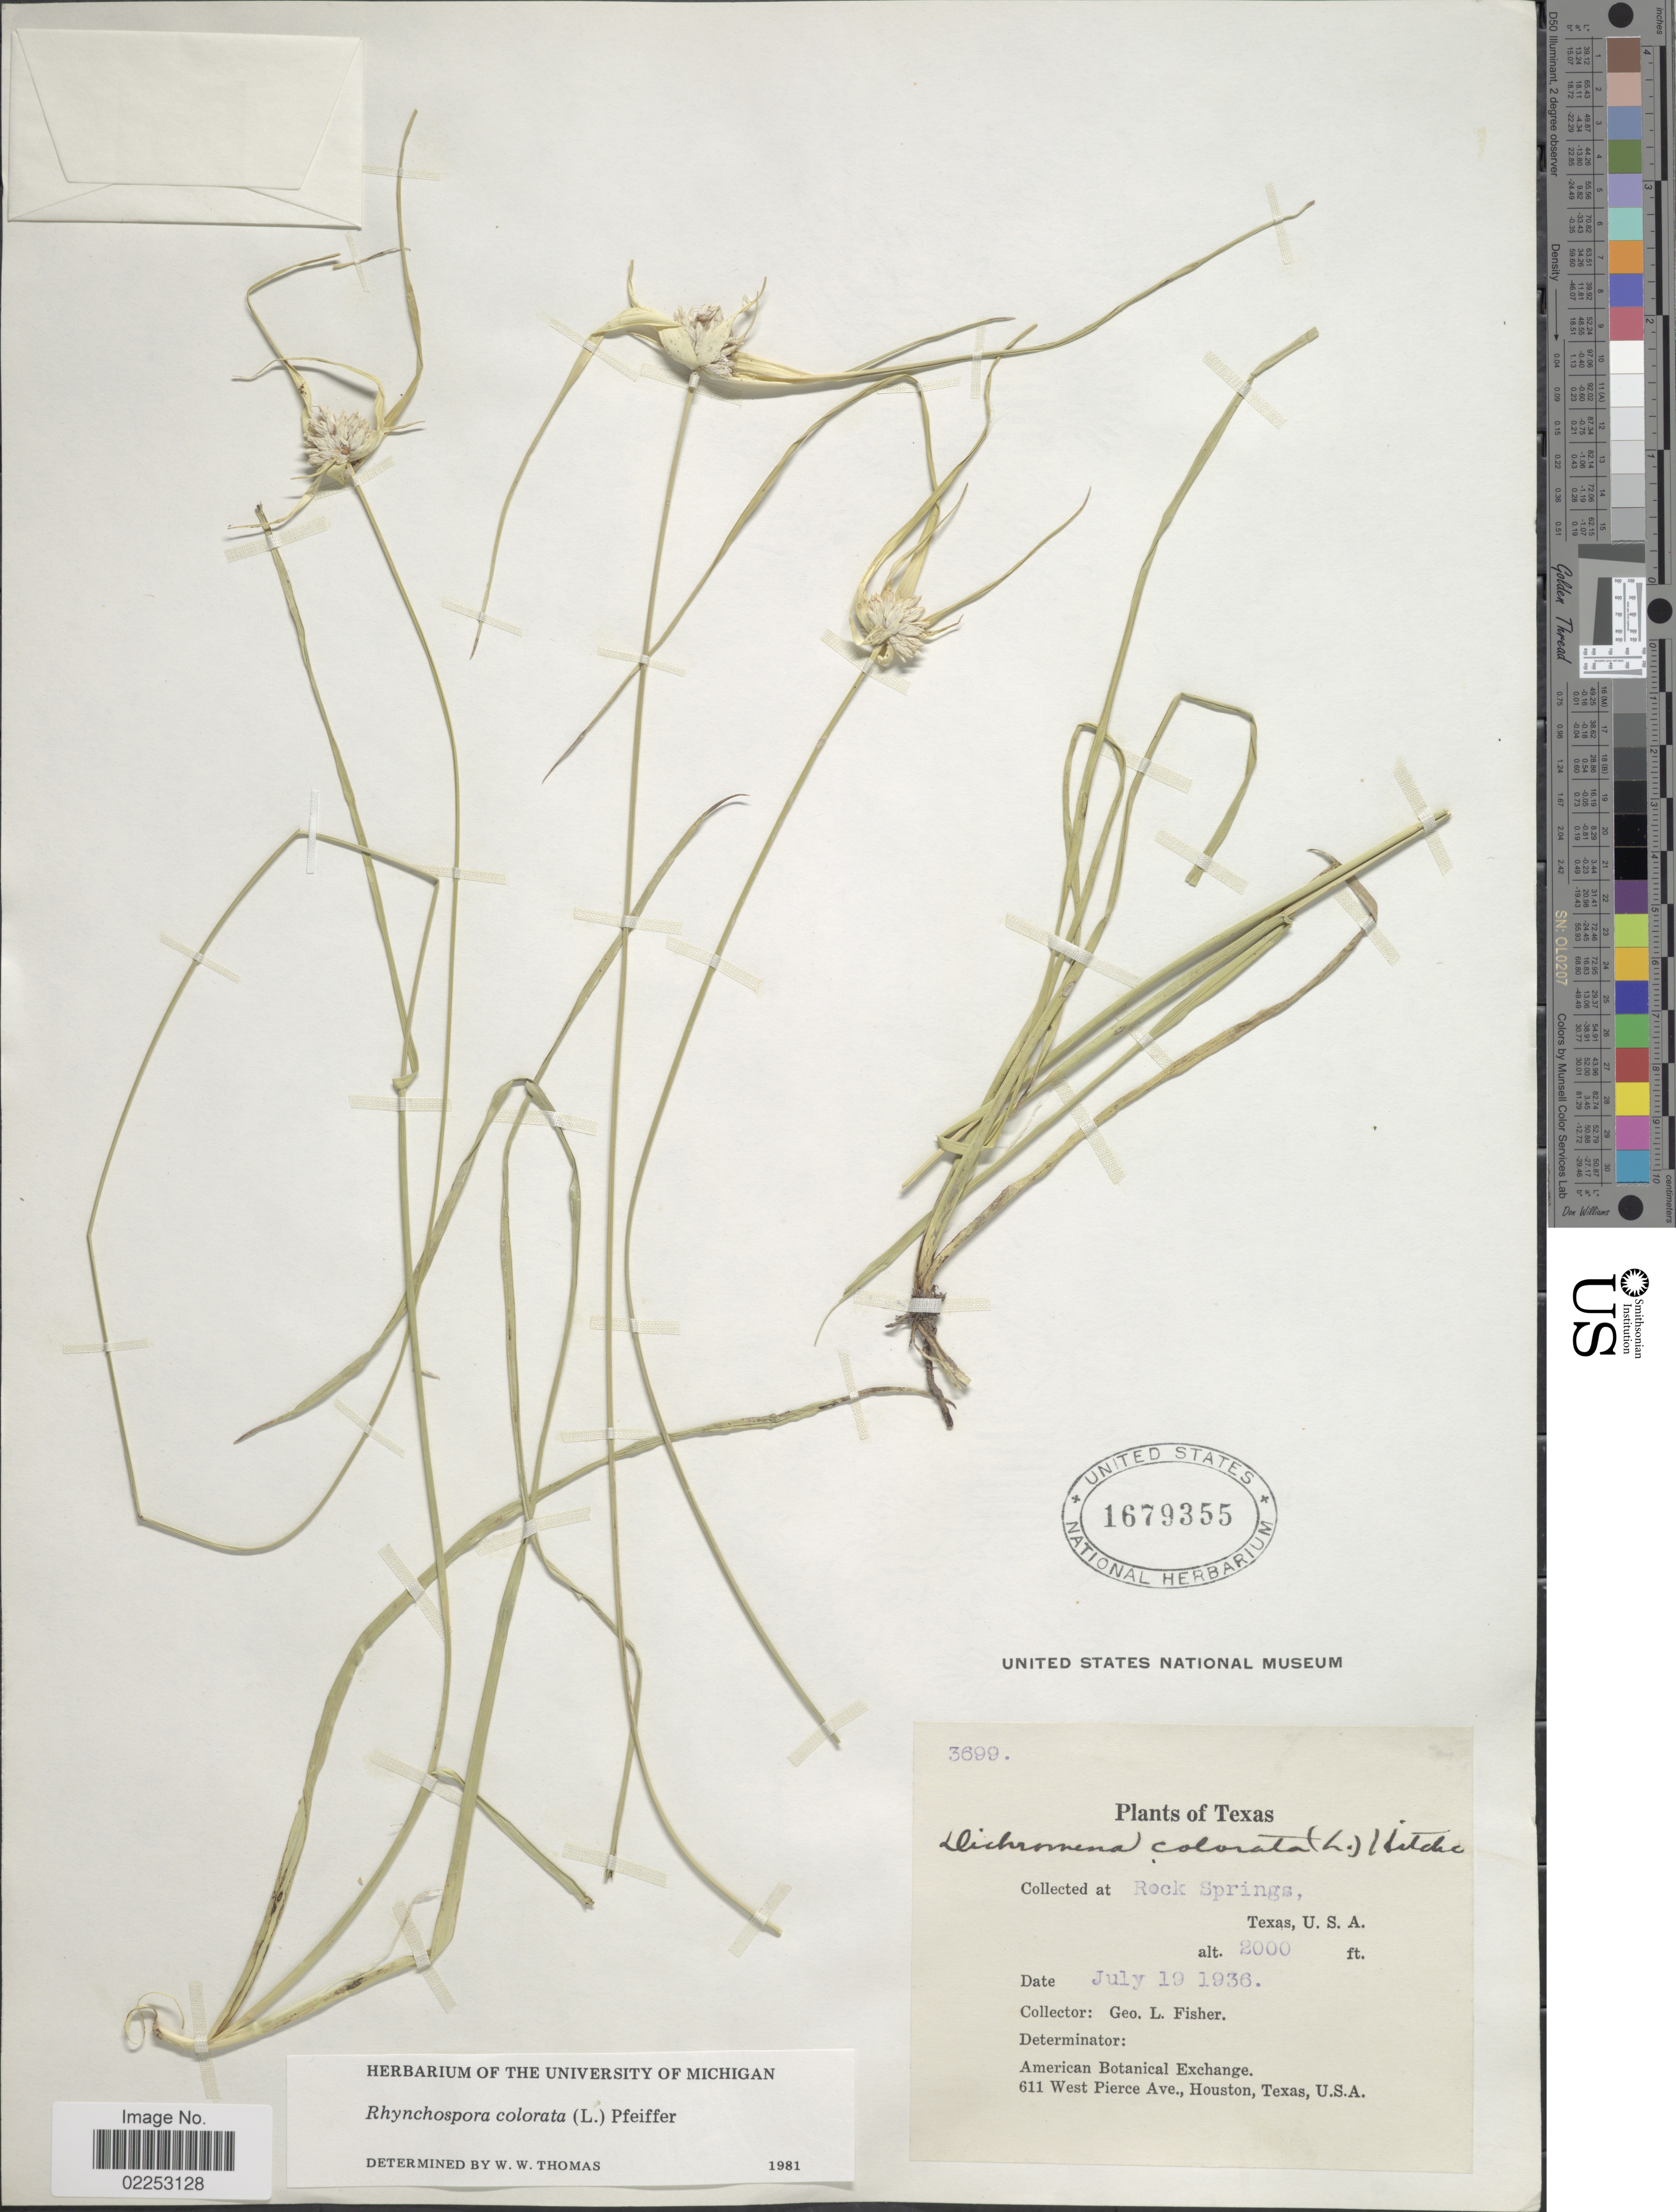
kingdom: Plantae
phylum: Tracheophyta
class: Liliopsida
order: Poales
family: Cyperaceae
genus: Rhynchospora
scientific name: Rhynchospora colorata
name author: (L.) H. Pfeiff.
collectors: G. L. Fisher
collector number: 3699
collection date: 1936-07-19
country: United States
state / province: Texas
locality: Rock Springs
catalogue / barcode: US 1679355